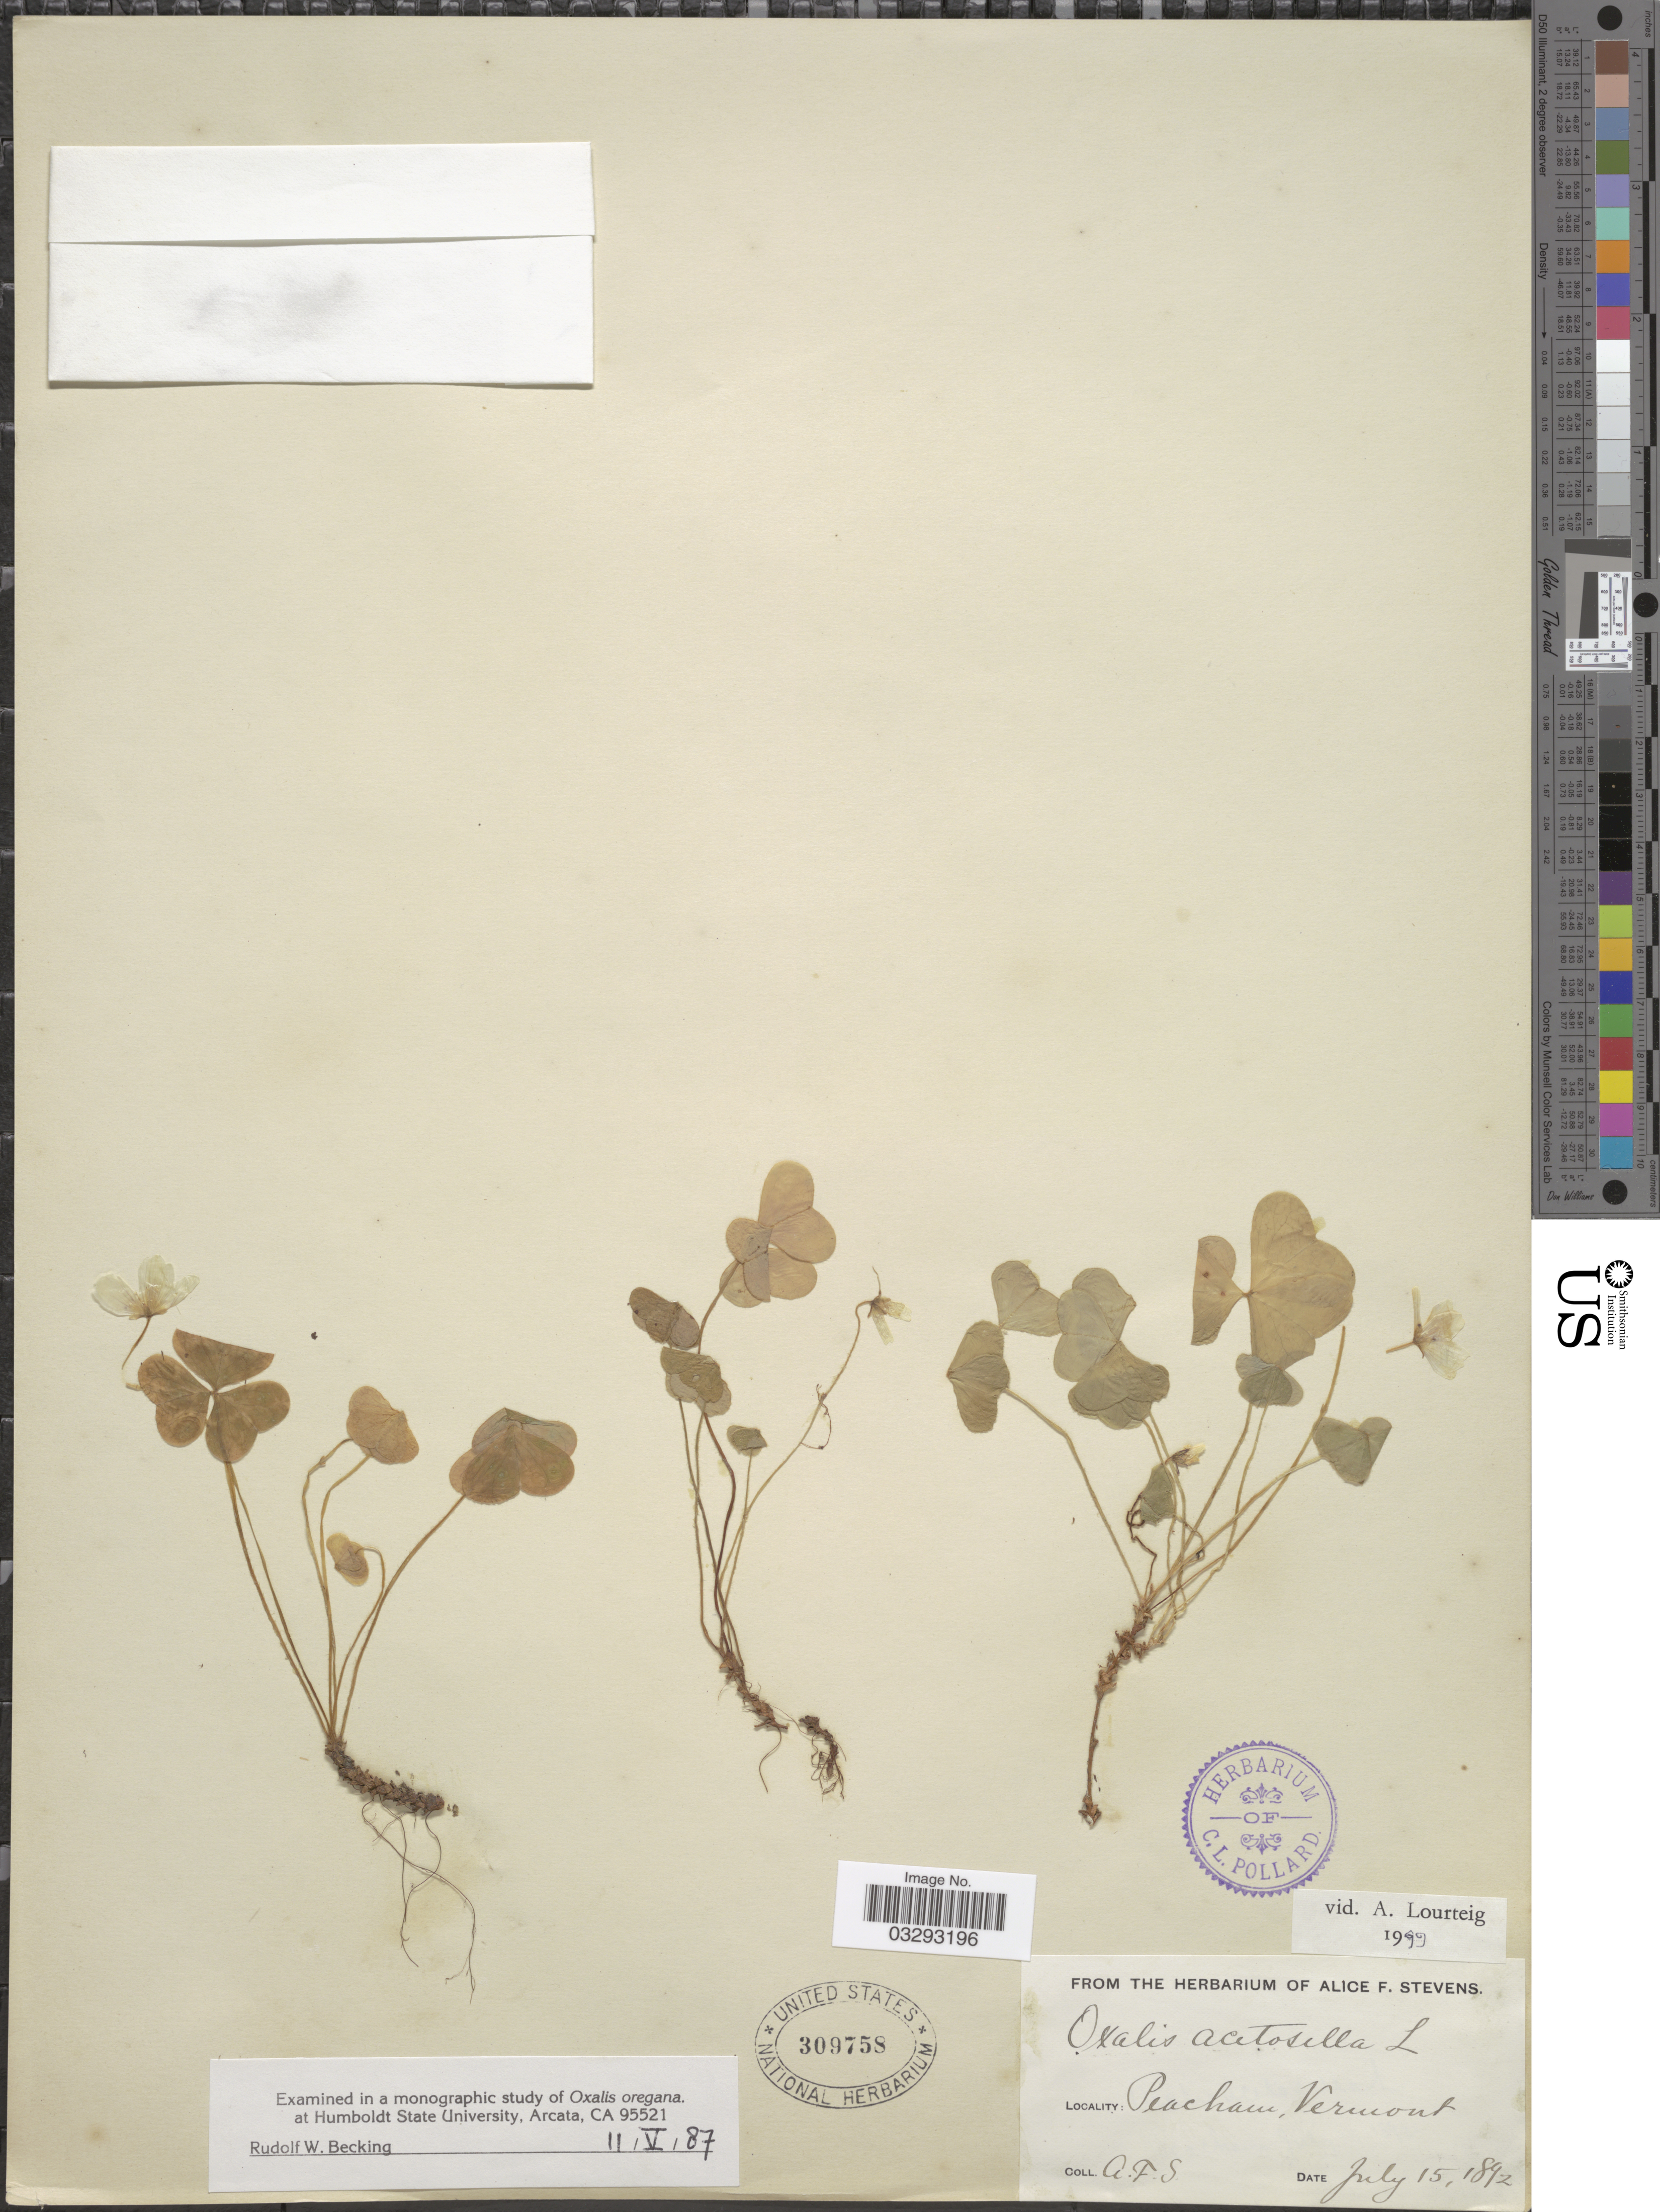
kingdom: Plantae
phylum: Tracheophyta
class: Magnoliopsida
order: Oxalidales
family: Oxalidaceae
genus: Oxalis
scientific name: Oxalis acetosella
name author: L.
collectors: A. Stevens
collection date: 1892-07-15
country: United States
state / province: Vermont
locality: Peacham.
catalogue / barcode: US 309758